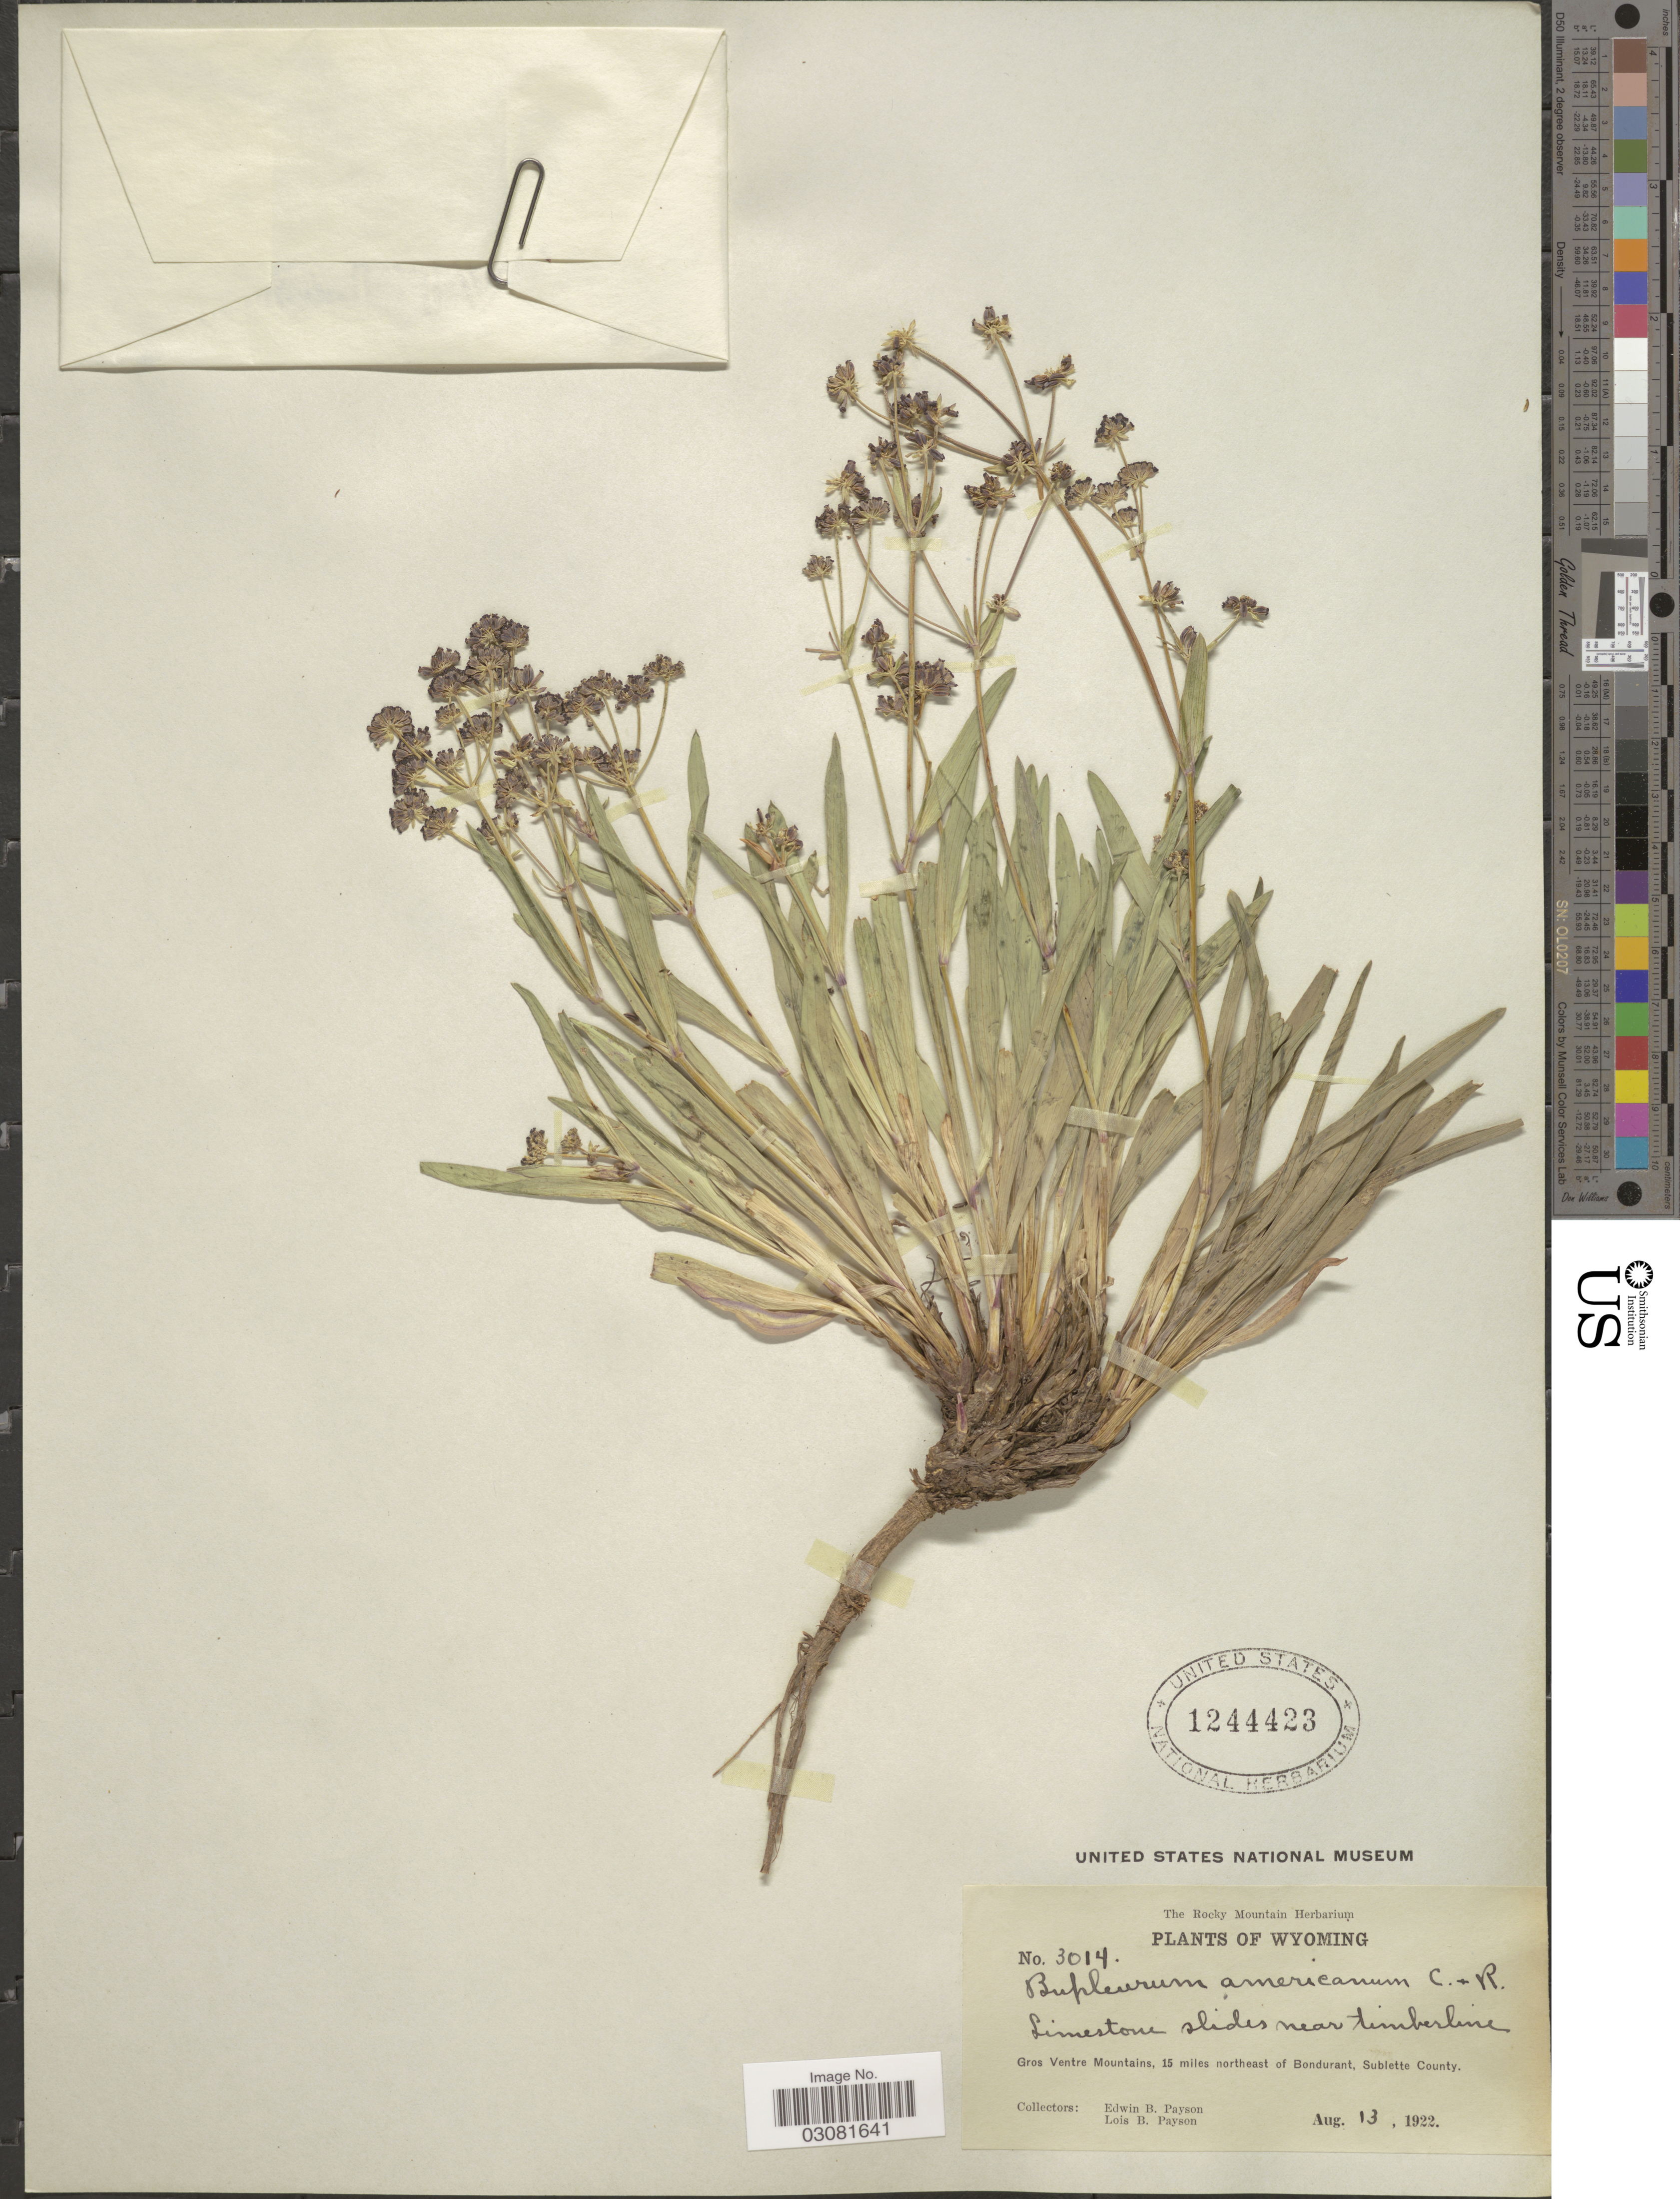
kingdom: Plantae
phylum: Tracheophyta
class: Magnoliopsida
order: Apiales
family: Apiaceae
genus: Bupleurum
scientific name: Bupleurum americanum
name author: J.M. Coult. & Rose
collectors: E. B. Payson & L. Payson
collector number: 3014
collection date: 1922-08-13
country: United States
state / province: Wyoming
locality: Gros Ventre Mountains, 15 miles northeast of Bondurant, Sublette County.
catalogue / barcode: US 1244423